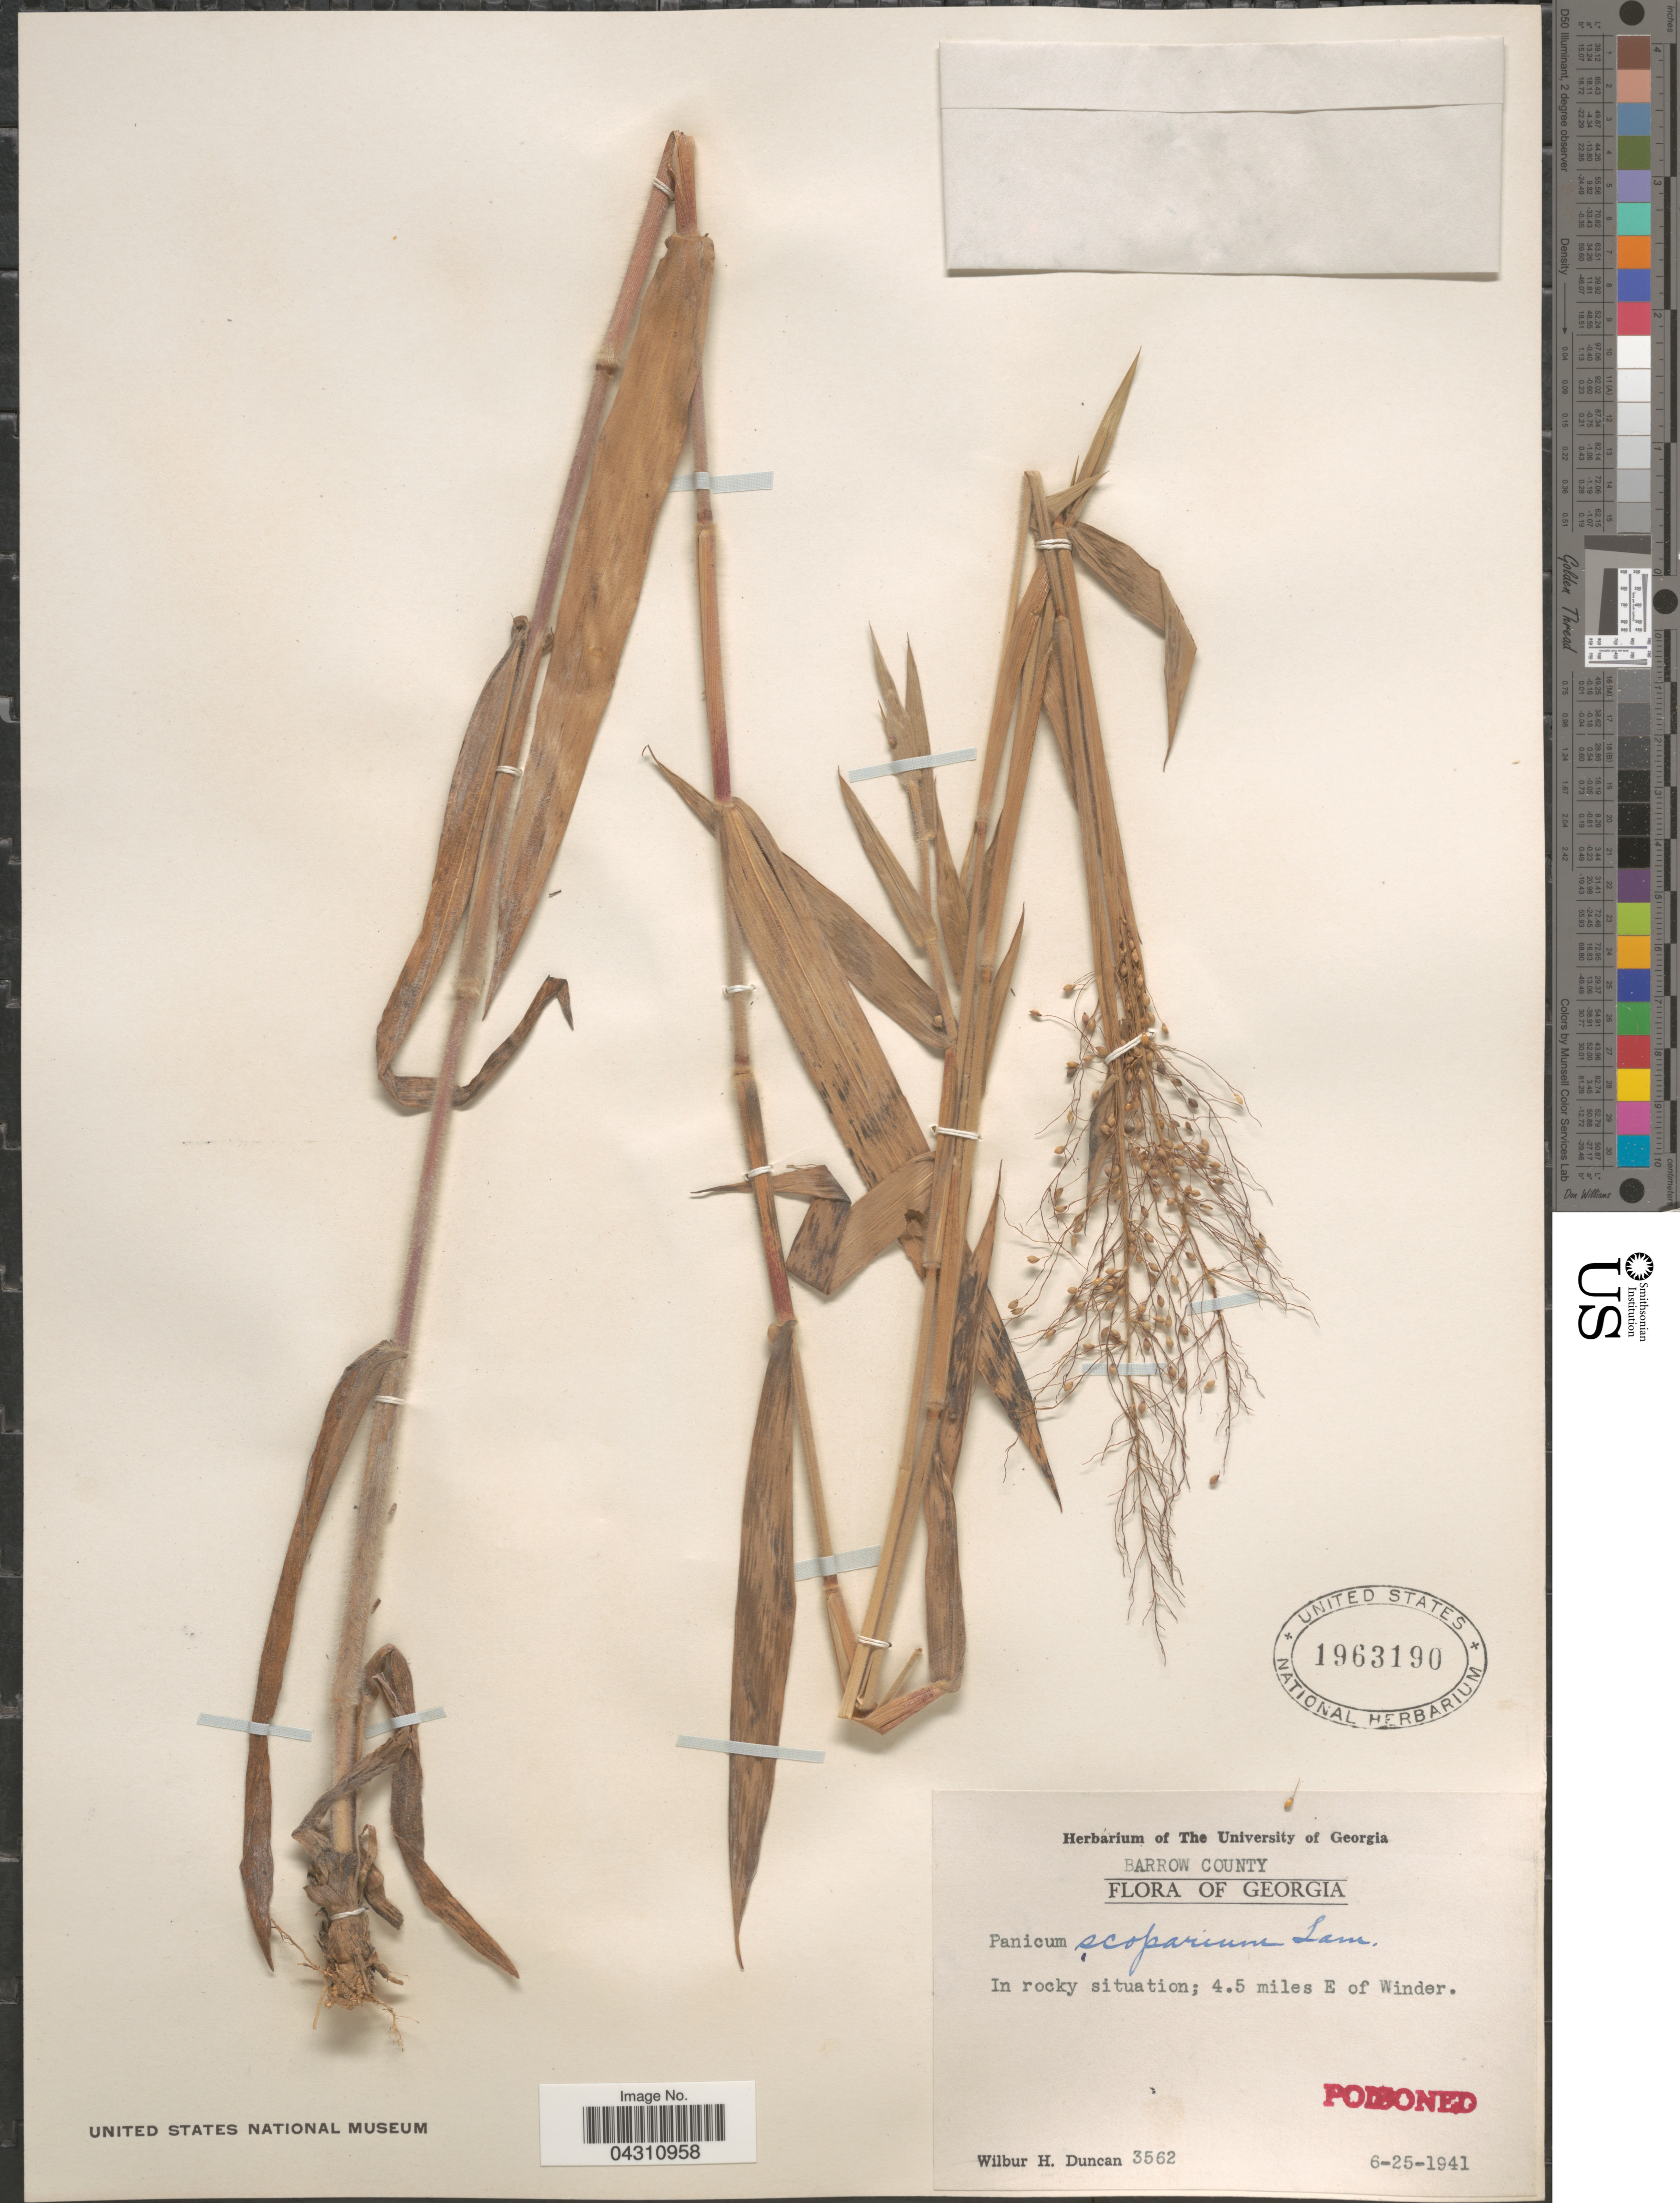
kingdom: Plantae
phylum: Tracheophyta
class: Liliopsida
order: Poales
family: Poaceae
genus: Dichanthelium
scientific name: Dichanthelium scoparium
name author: (Lam.) Gould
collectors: W. H. Duncan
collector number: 3562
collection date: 1941-06-25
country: United States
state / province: Georgia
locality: Barrow County. 4.5 miles E of Winder.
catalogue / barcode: US 1963190